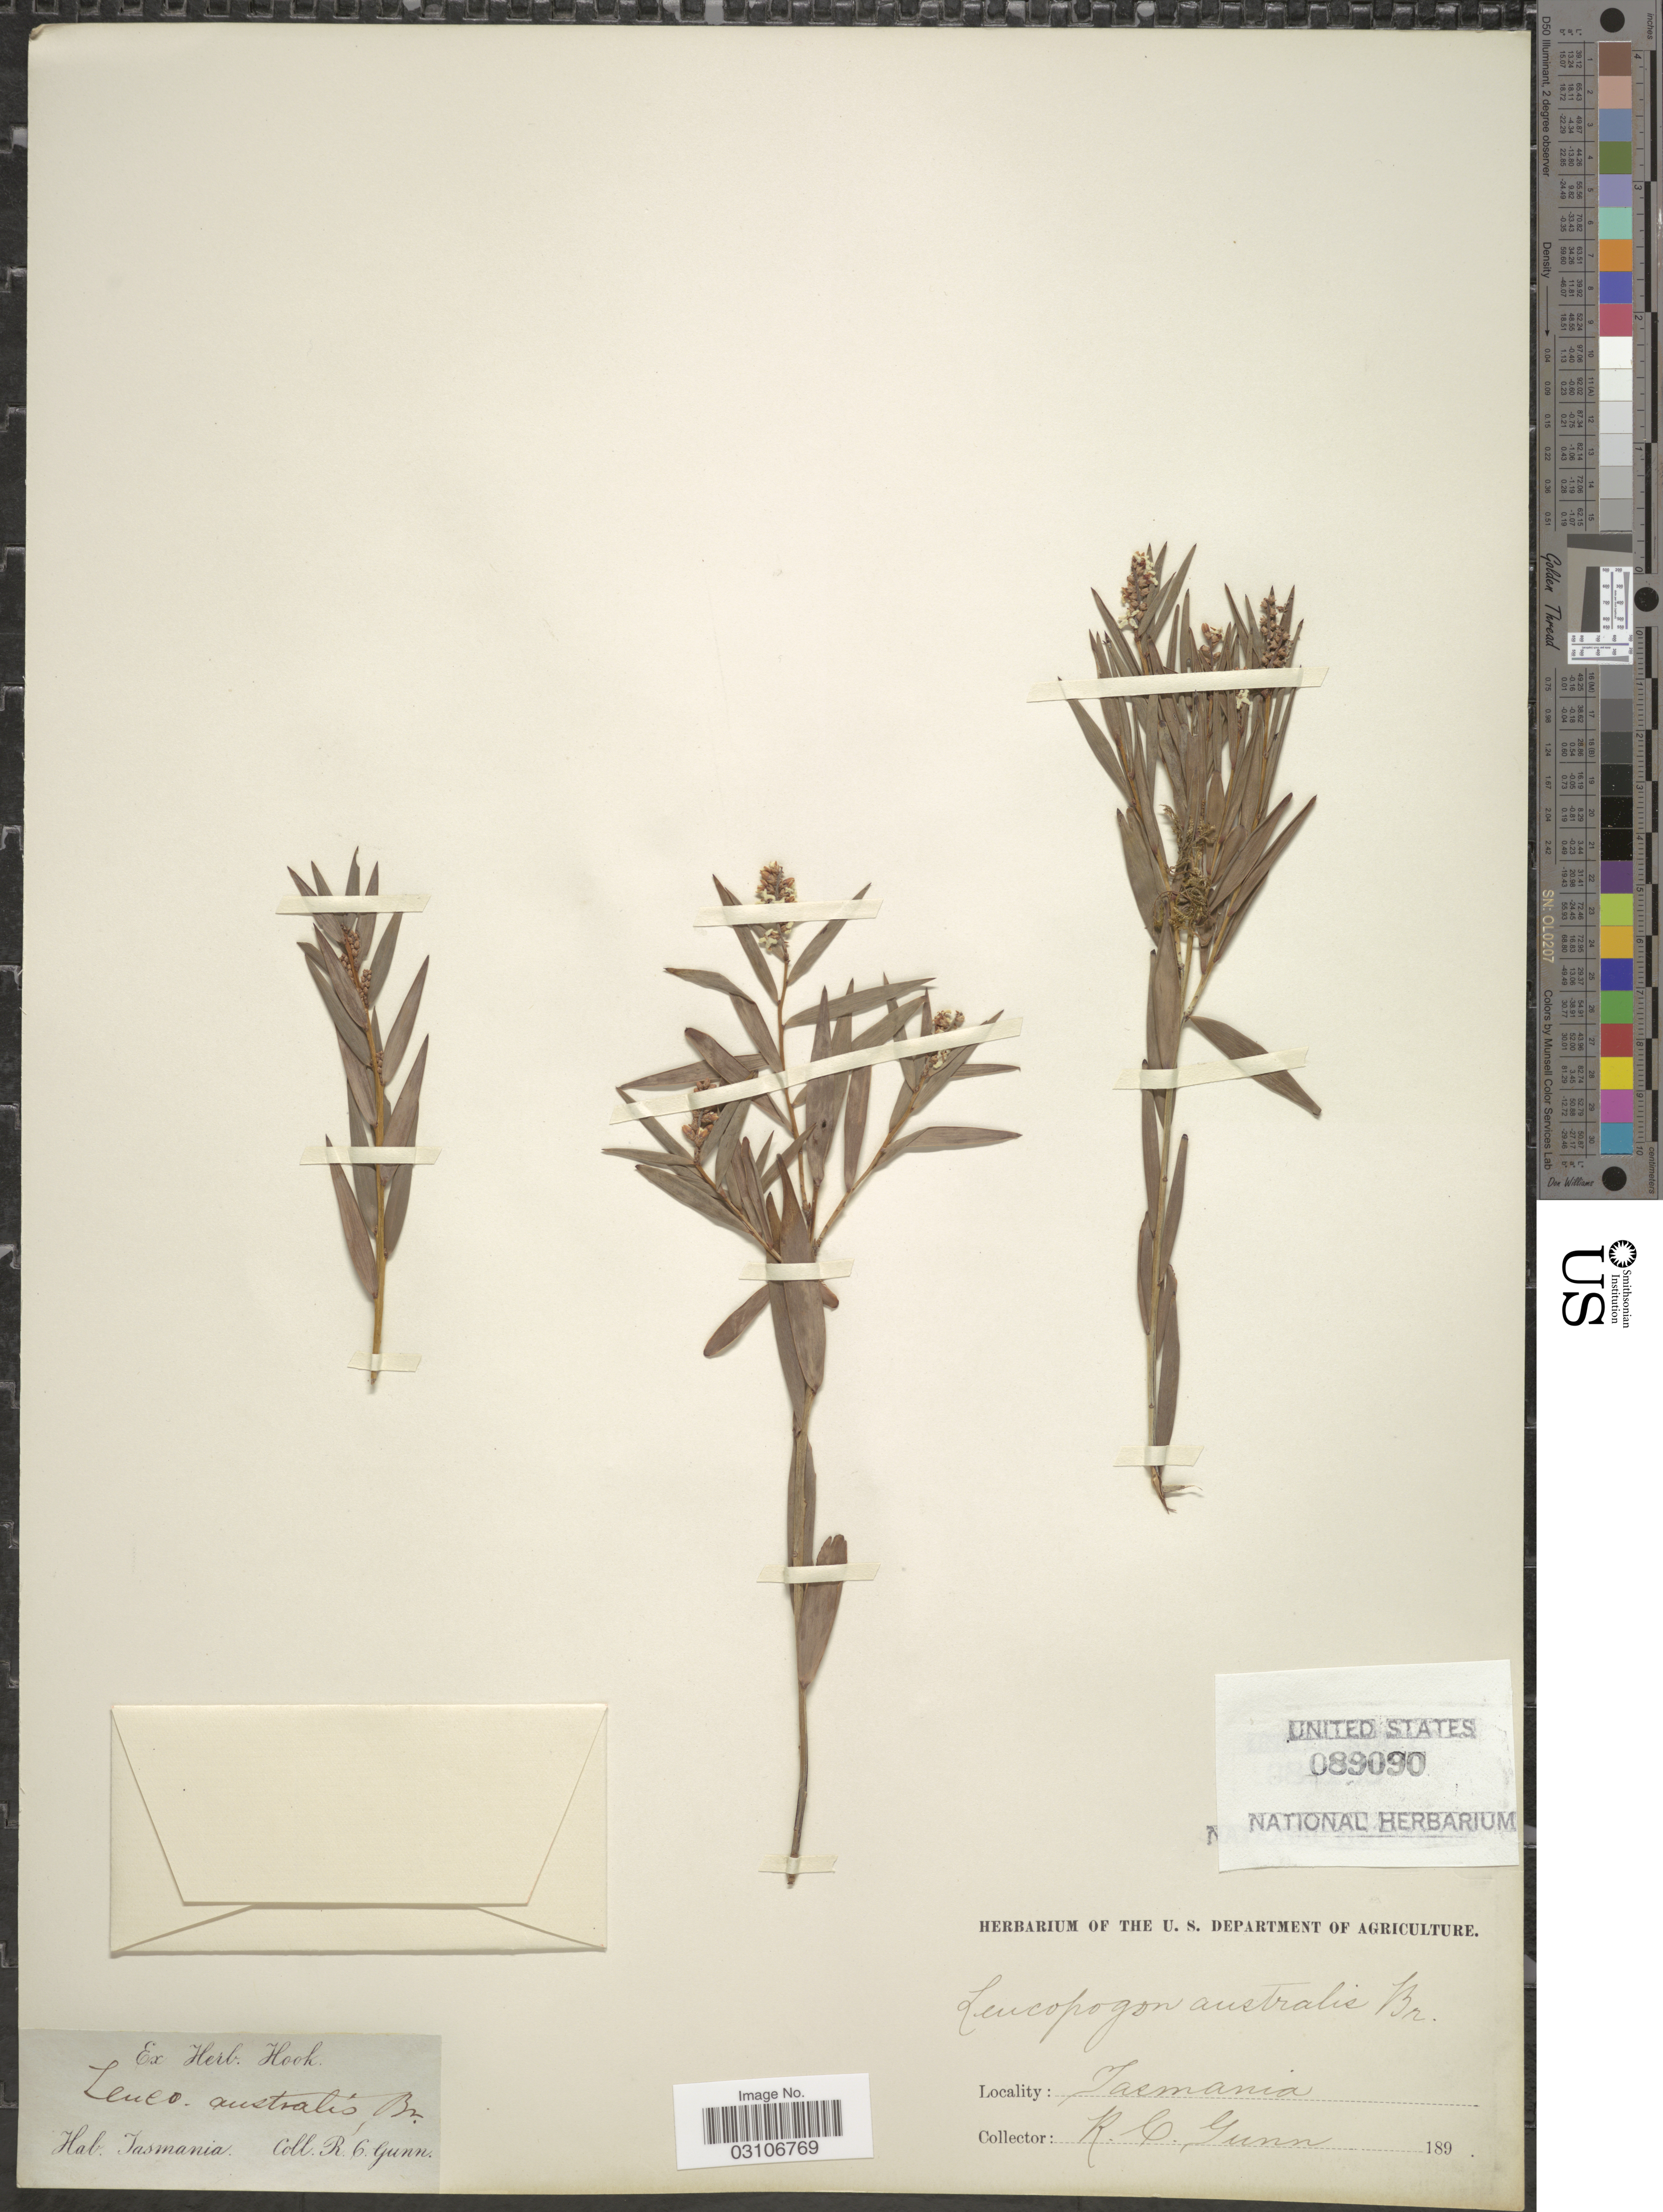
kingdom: Plantae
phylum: Tracheophyta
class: Magnoliopsida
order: Ericales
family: Ericaceae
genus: Leucopogon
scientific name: Leucopogon australis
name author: R. Br.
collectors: R. Gunn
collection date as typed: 189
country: Australia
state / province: Tasmania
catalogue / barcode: US 89090